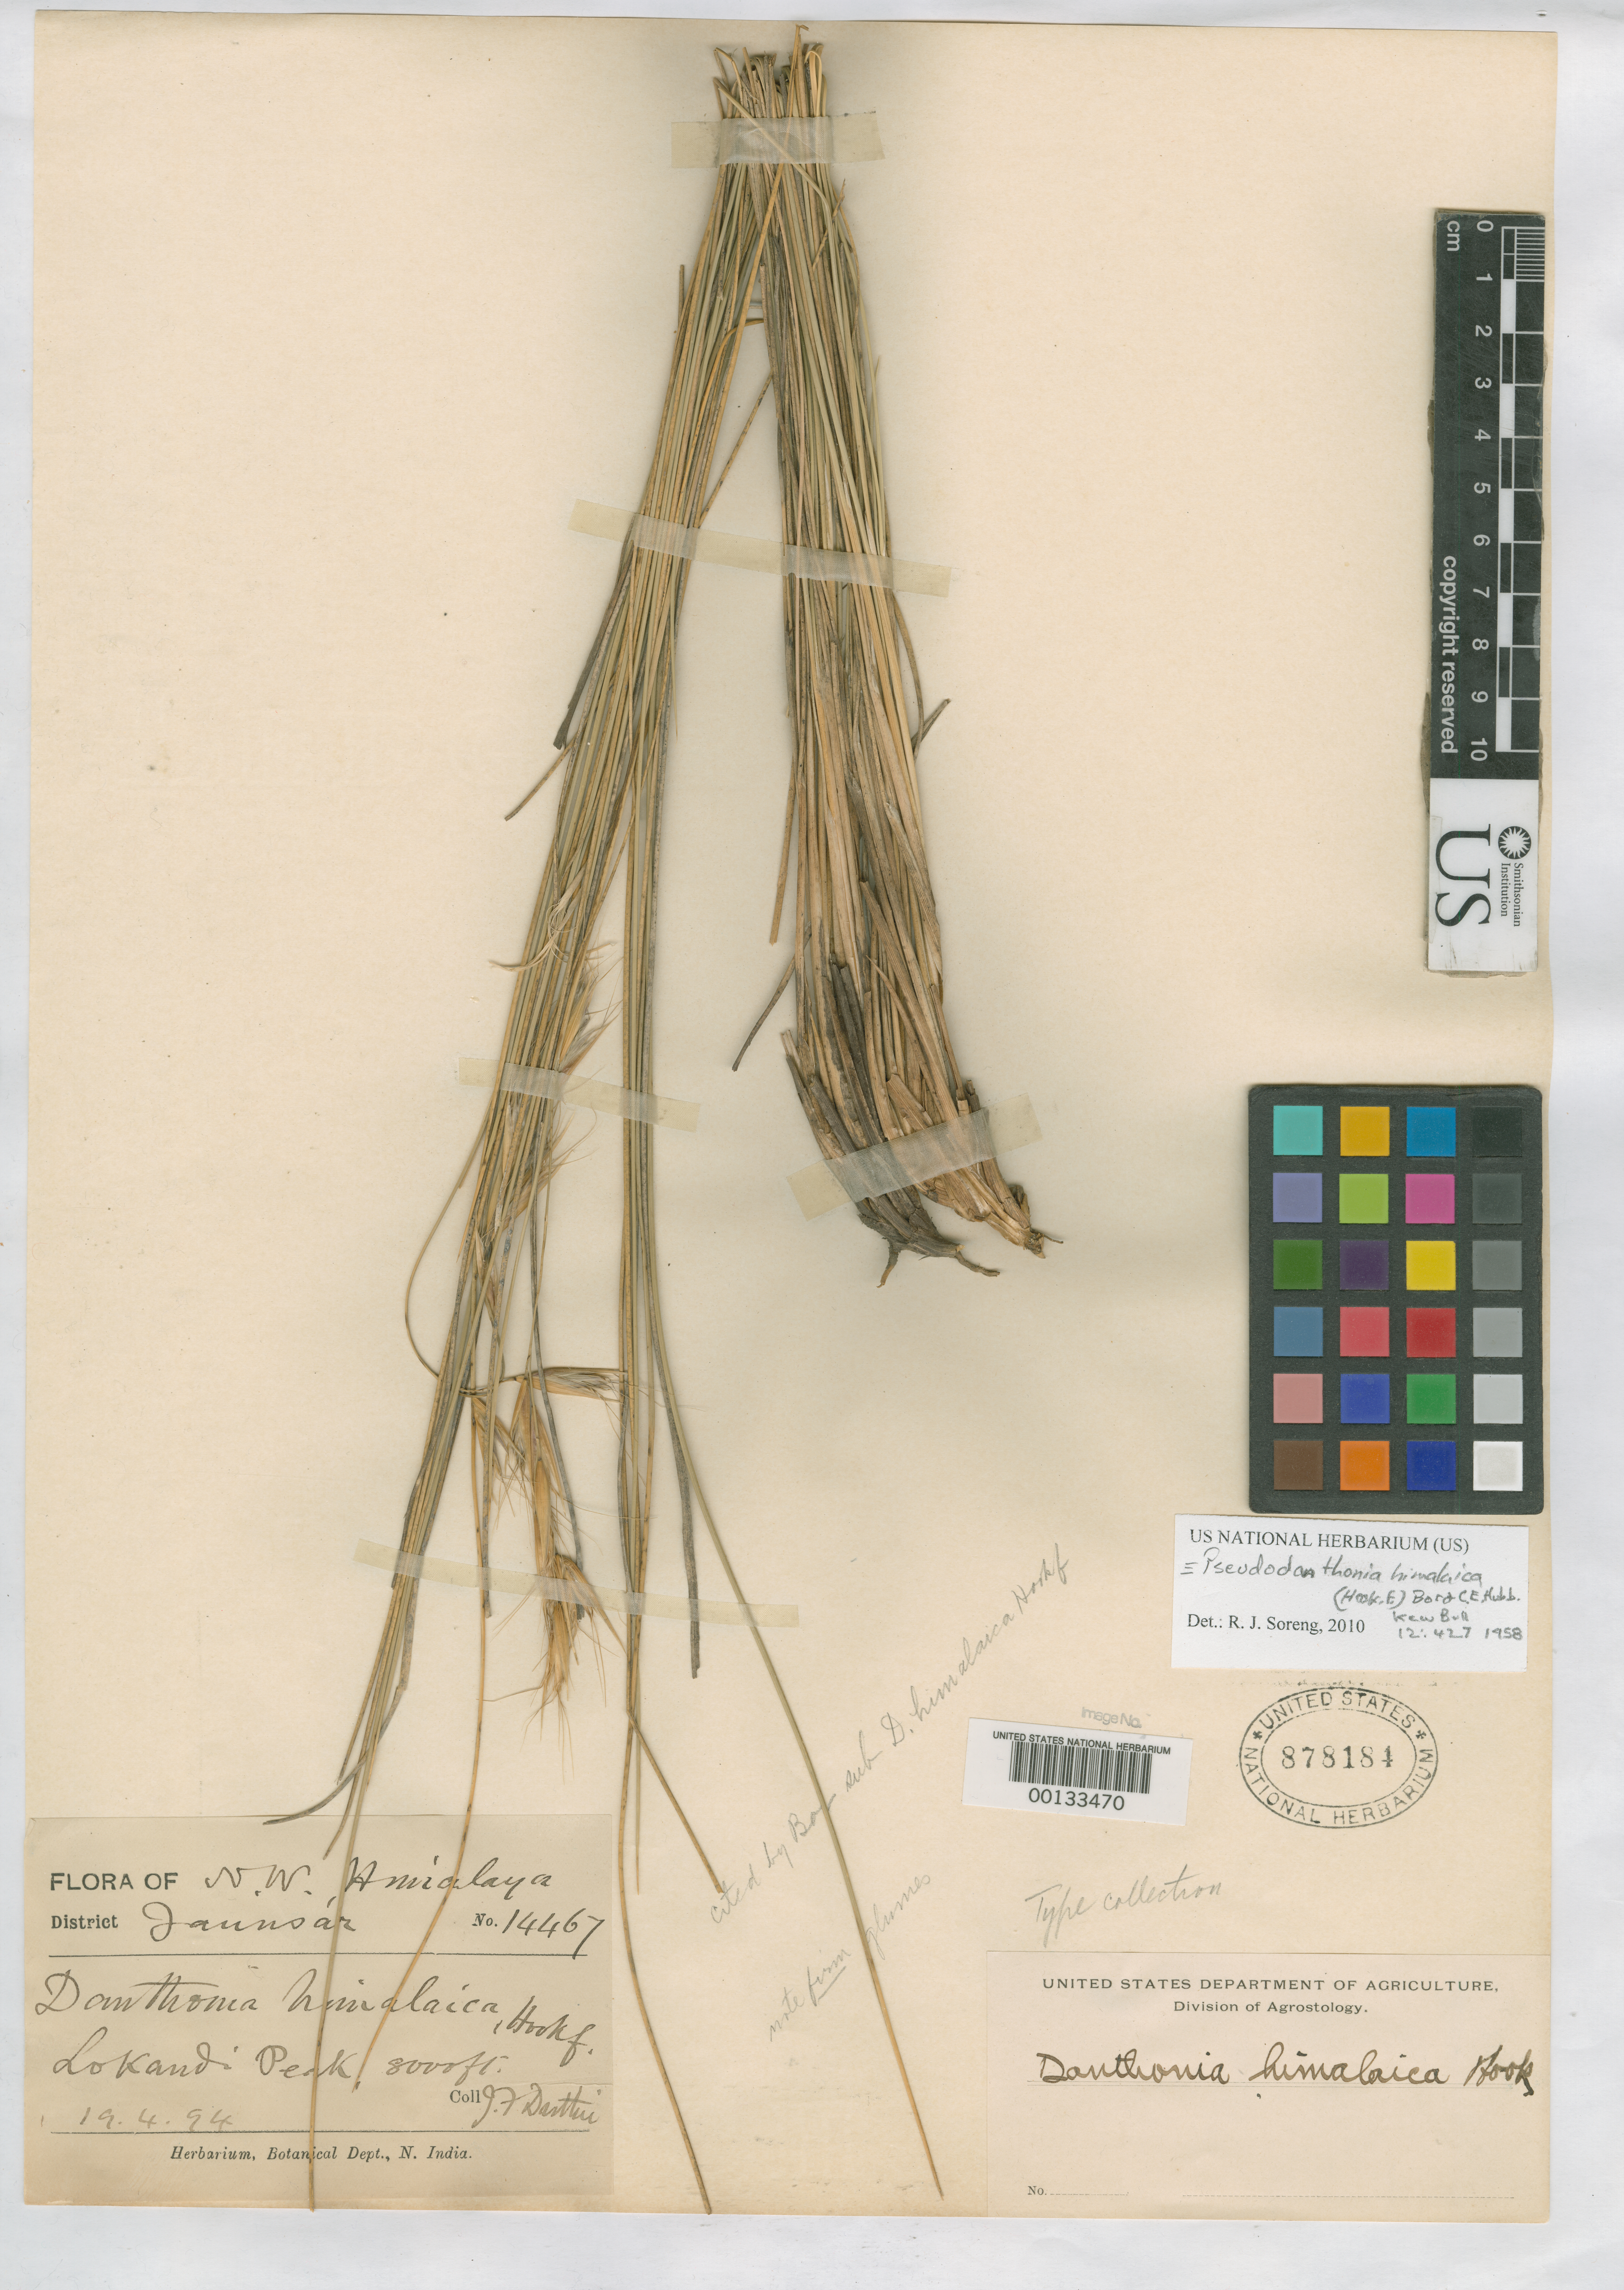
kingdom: Plantae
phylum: Tracheophyta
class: Liliopsida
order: Poales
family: Poaceae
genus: Danthonia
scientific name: Danthonia himalaica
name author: Hook. f.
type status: Isotype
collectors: J. F. Duthie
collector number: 14467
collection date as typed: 19 Apr 1894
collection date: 1894-04-19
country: India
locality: Kunawar Jaunsar, on Lakandi Peak.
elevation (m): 2438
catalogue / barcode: US 878184